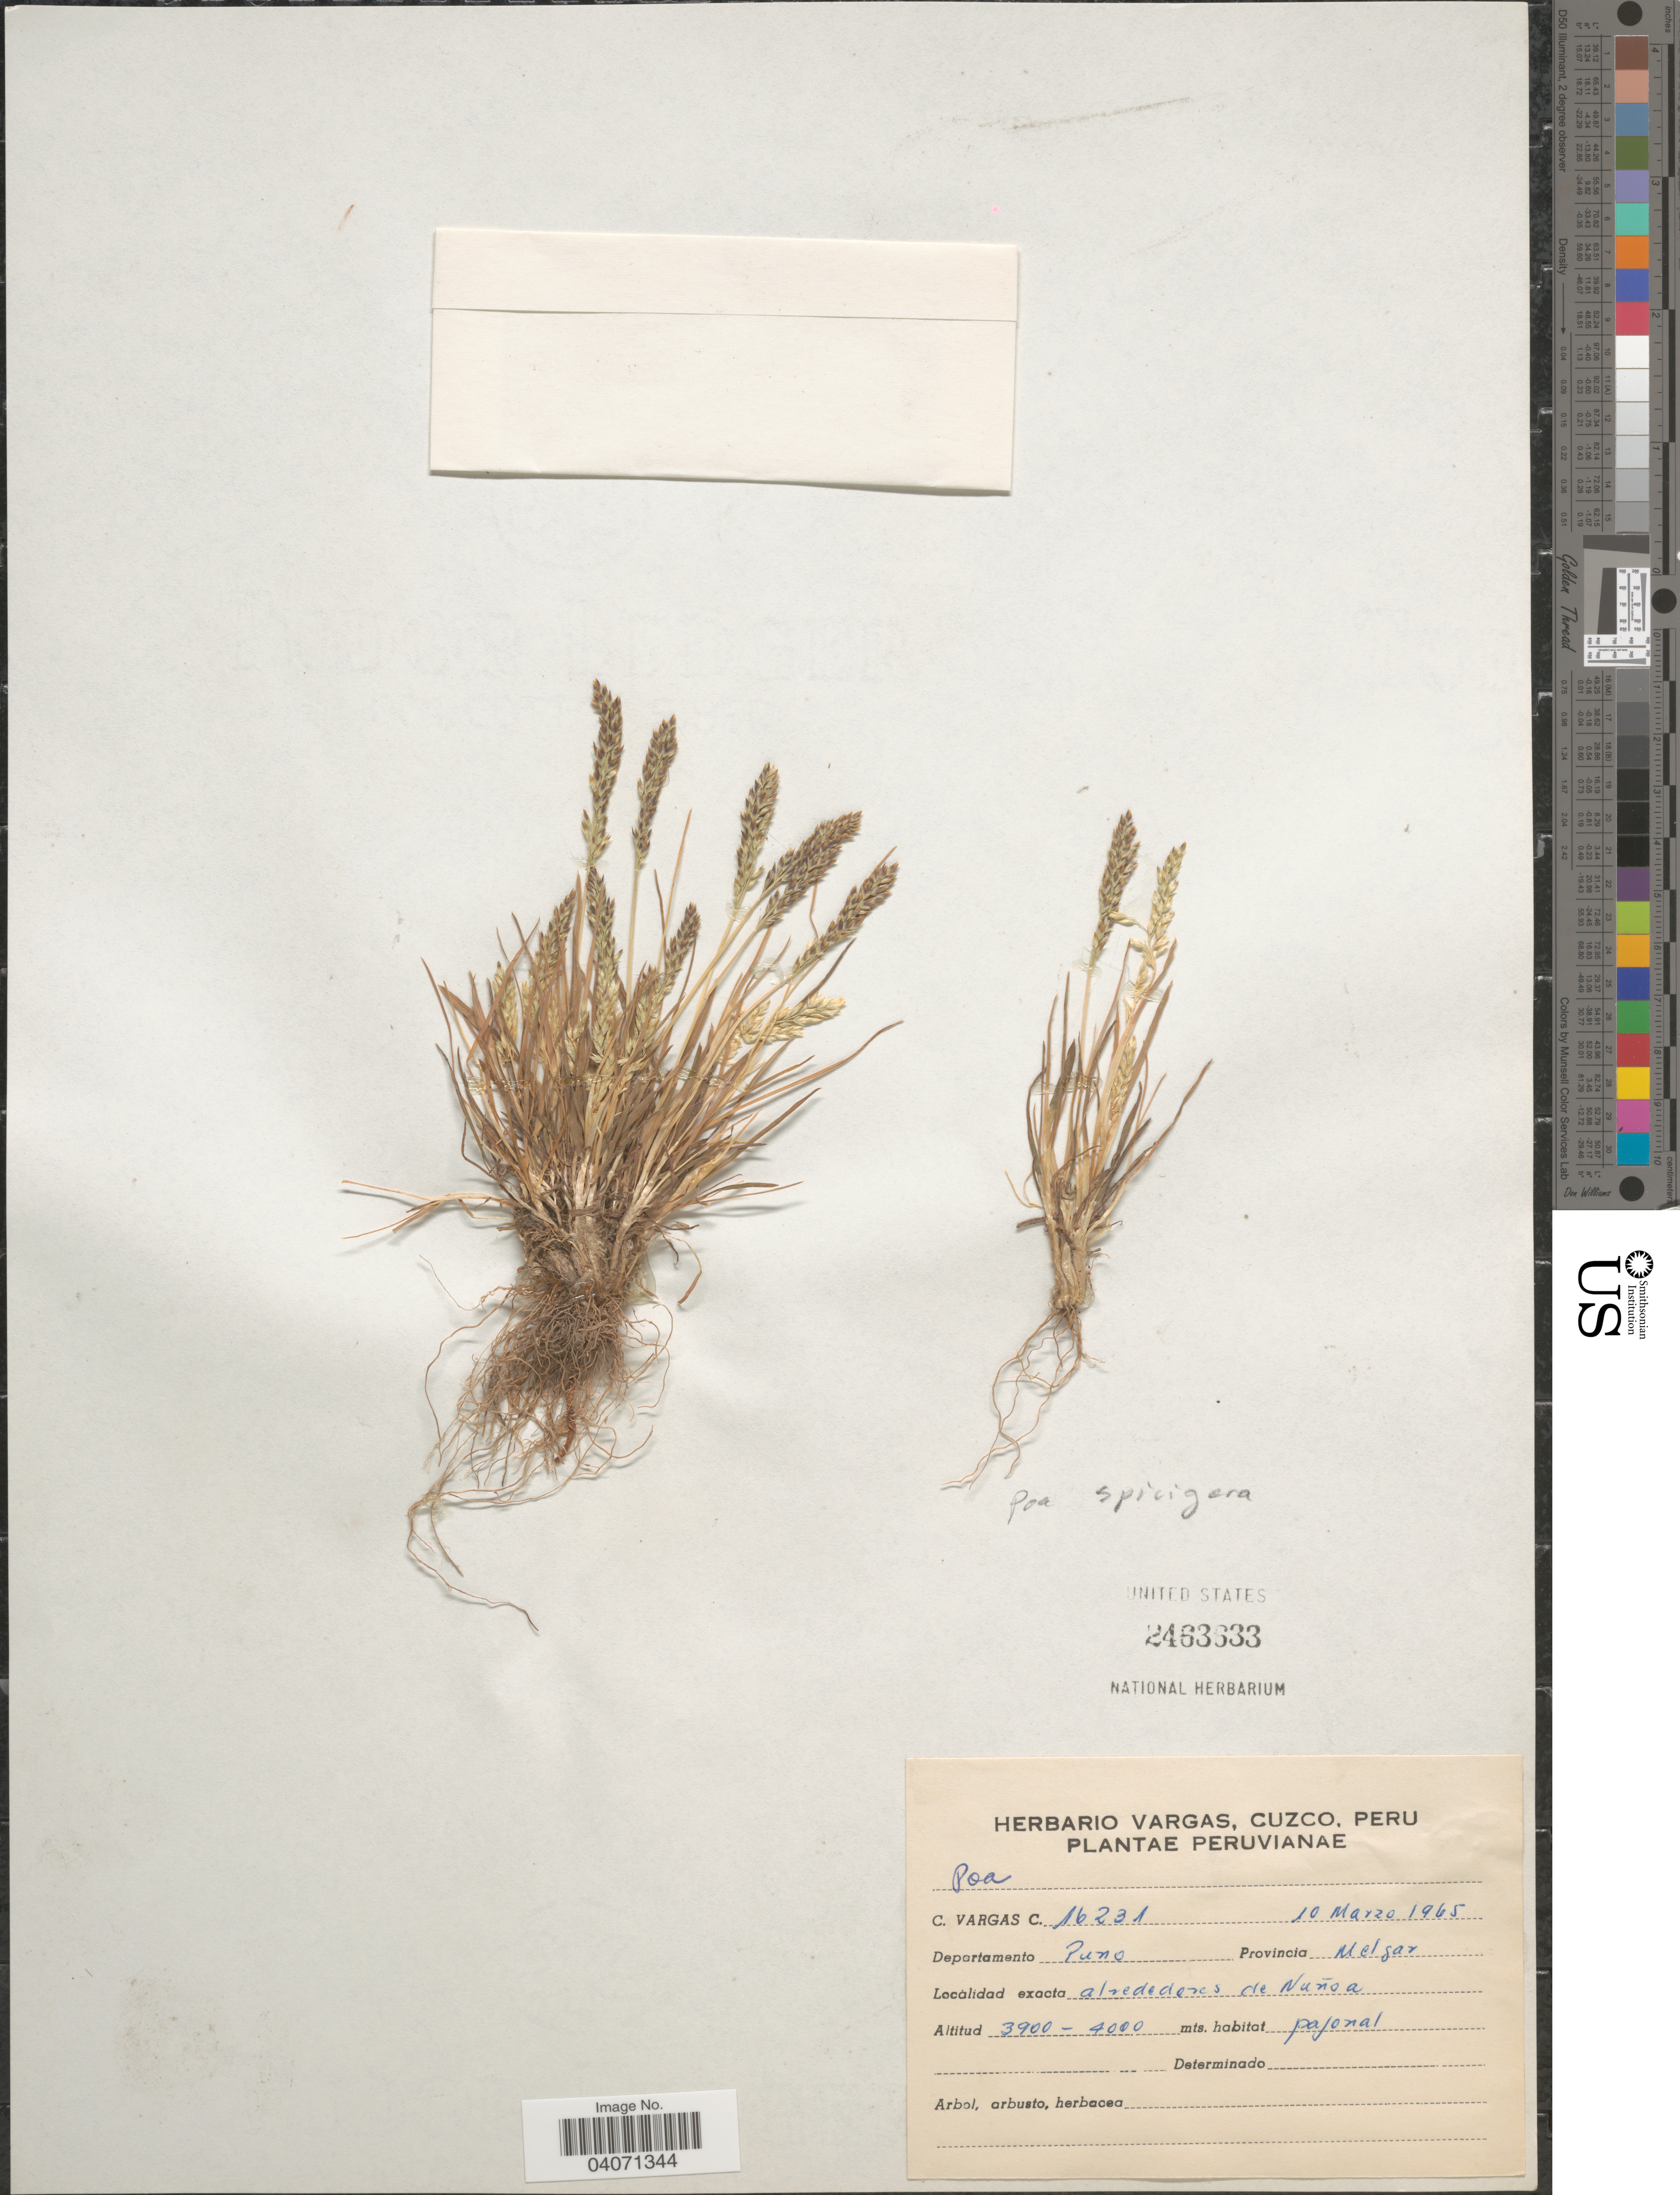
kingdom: Plantae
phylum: Tracheophyta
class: Liliopsida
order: Poales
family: Poaceae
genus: Poa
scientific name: Poa spicigera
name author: Tovar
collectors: C. Vargas Calderón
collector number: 16231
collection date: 1965-03-10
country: Peru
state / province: Puno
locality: Departamento Puno Provincia Melgar. Alrededores de Nuñoa.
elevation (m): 3900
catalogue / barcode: US 2463633